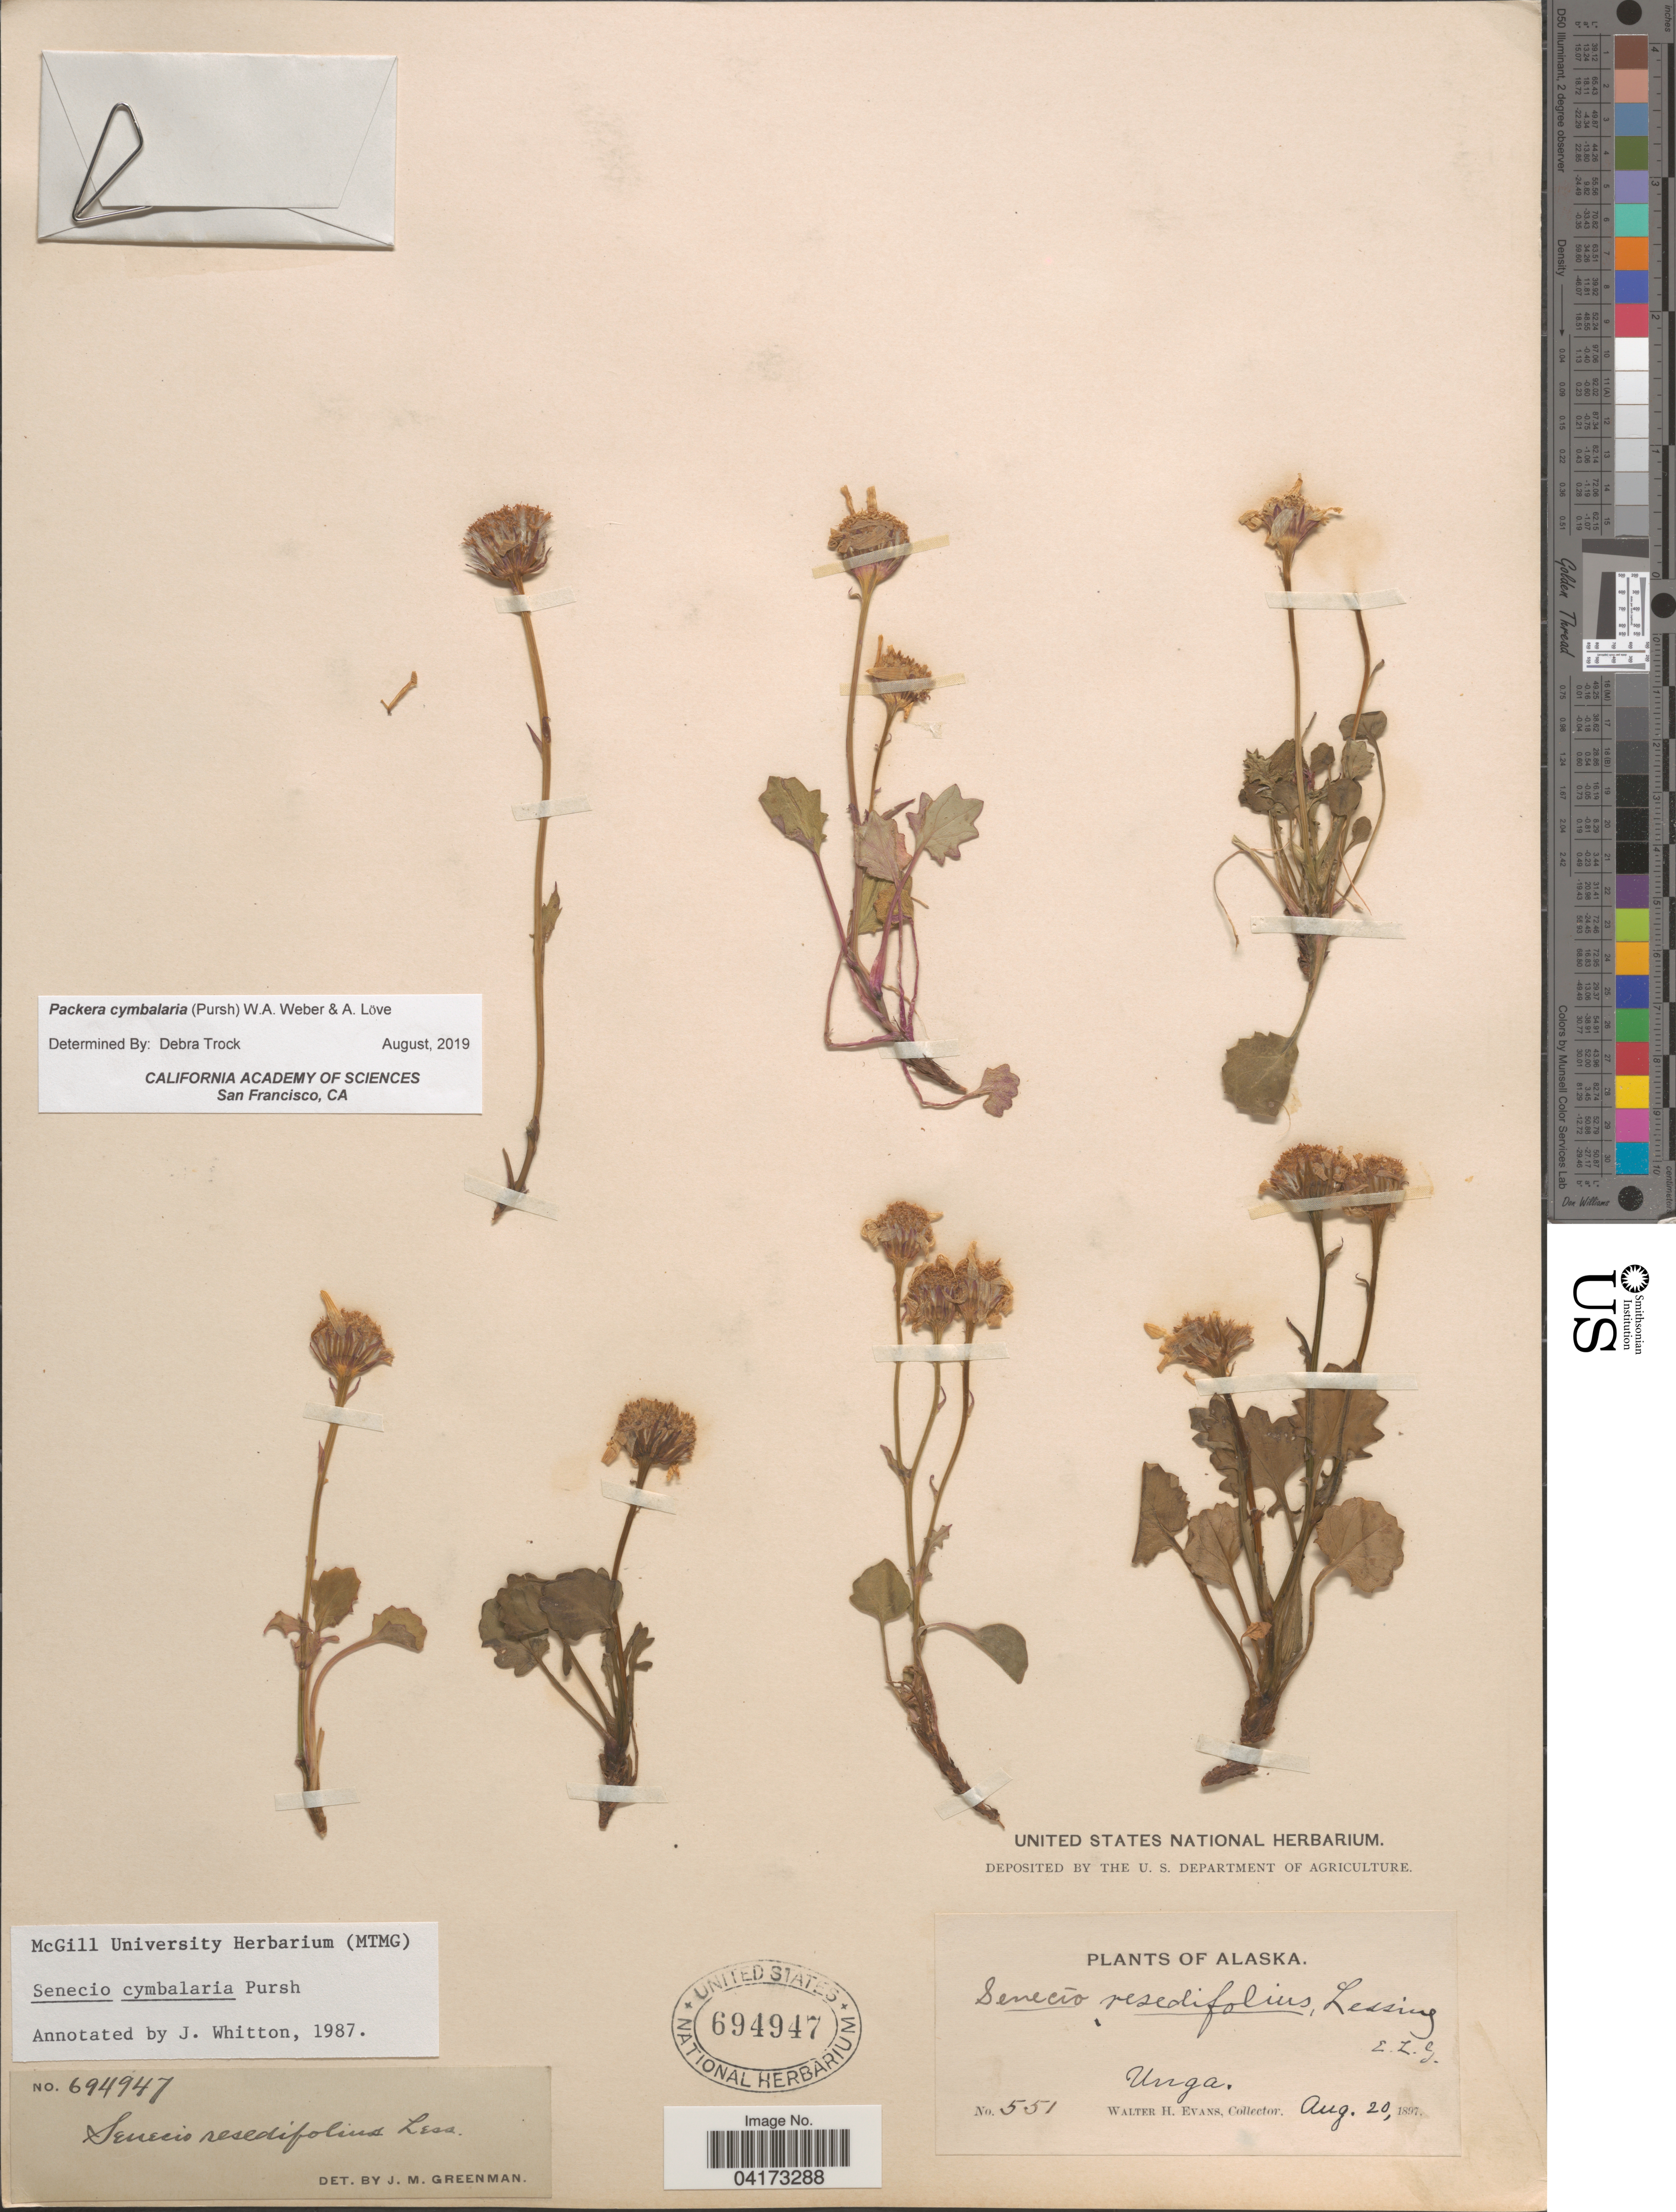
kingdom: Plantae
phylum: Tracheophyta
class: Magnoliopsida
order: Asterales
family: Asteraceae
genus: Packera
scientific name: Packera cymbalaria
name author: (Pursh) W.A. Weber & Á. Löve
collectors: W. H. Evans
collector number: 551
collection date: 1897-08-20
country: United States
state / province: Alaska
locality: Unga.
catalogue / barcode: US 694947